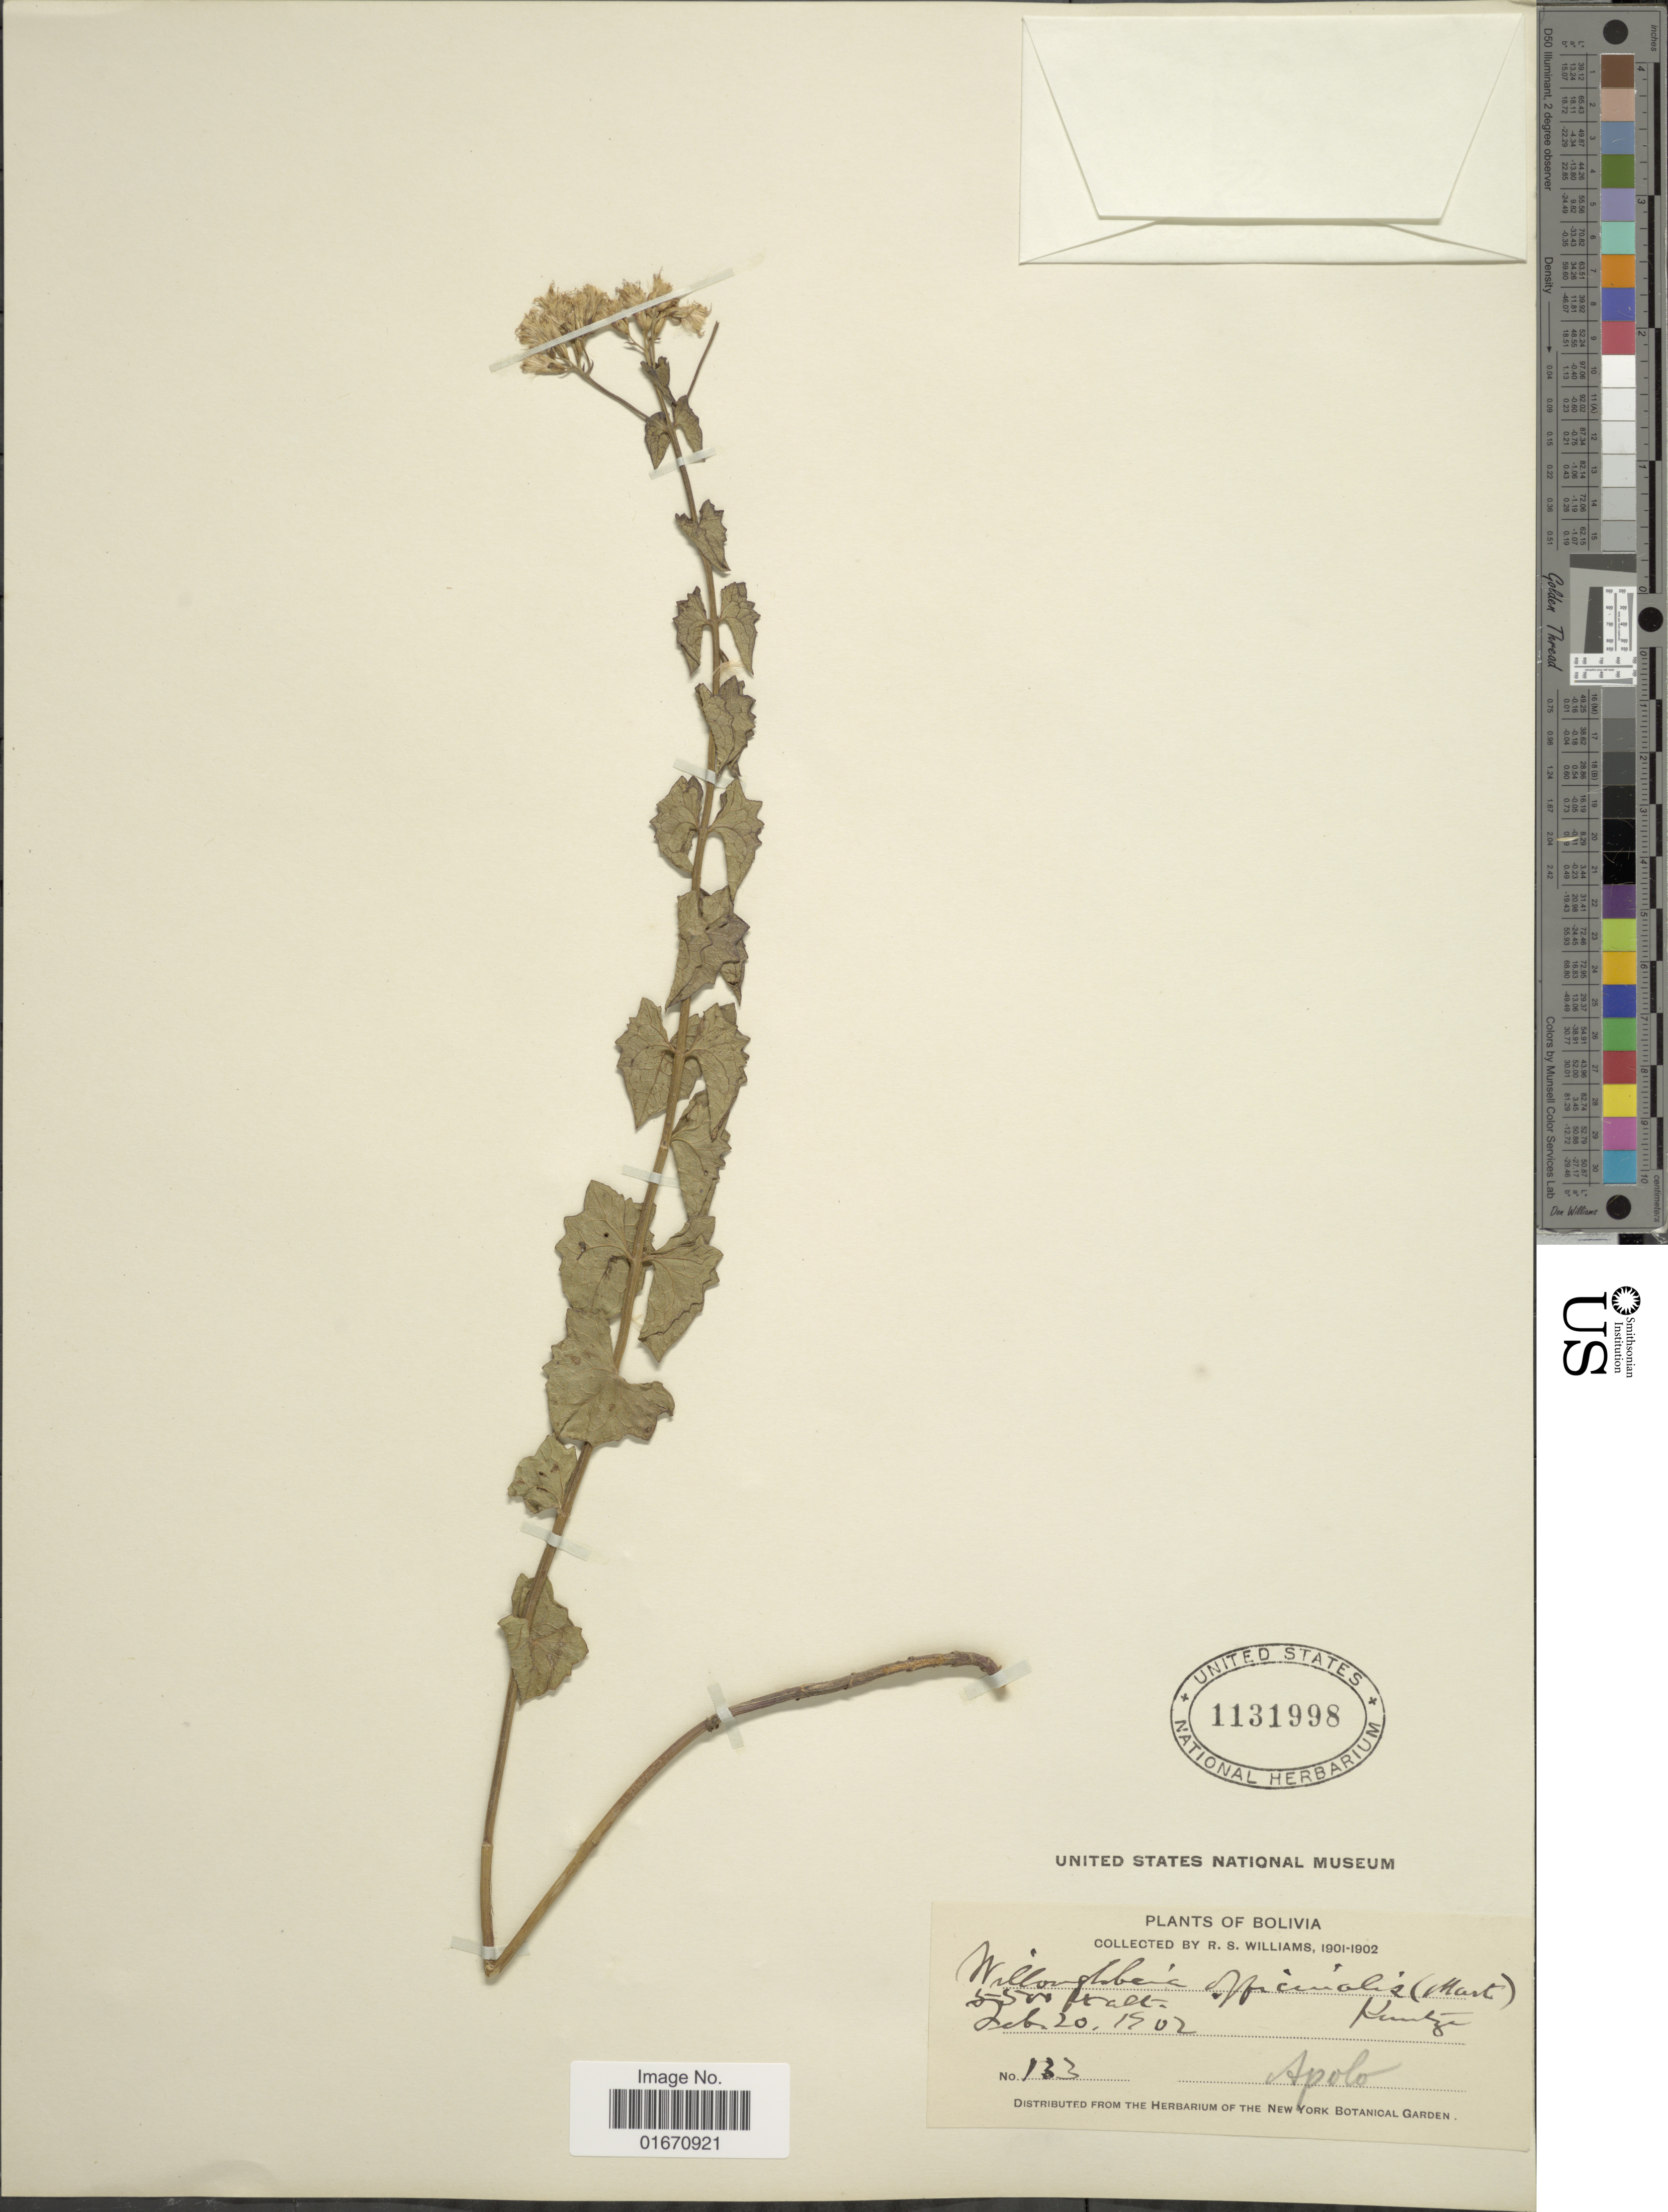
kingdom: Plantae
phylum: Tracheophyta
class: Magnoliopsida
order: Asterales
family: Asteraceae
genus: Mikania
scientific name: Mikania officinalis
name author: Mart.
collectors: R. S. Williams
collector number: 133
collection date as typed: Feb. 20, 1902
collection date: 1902-02-20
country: Bolivia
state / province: La Paz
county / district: Franz Tamayo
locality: Apolo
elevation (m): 1676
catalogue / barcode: US 1131998